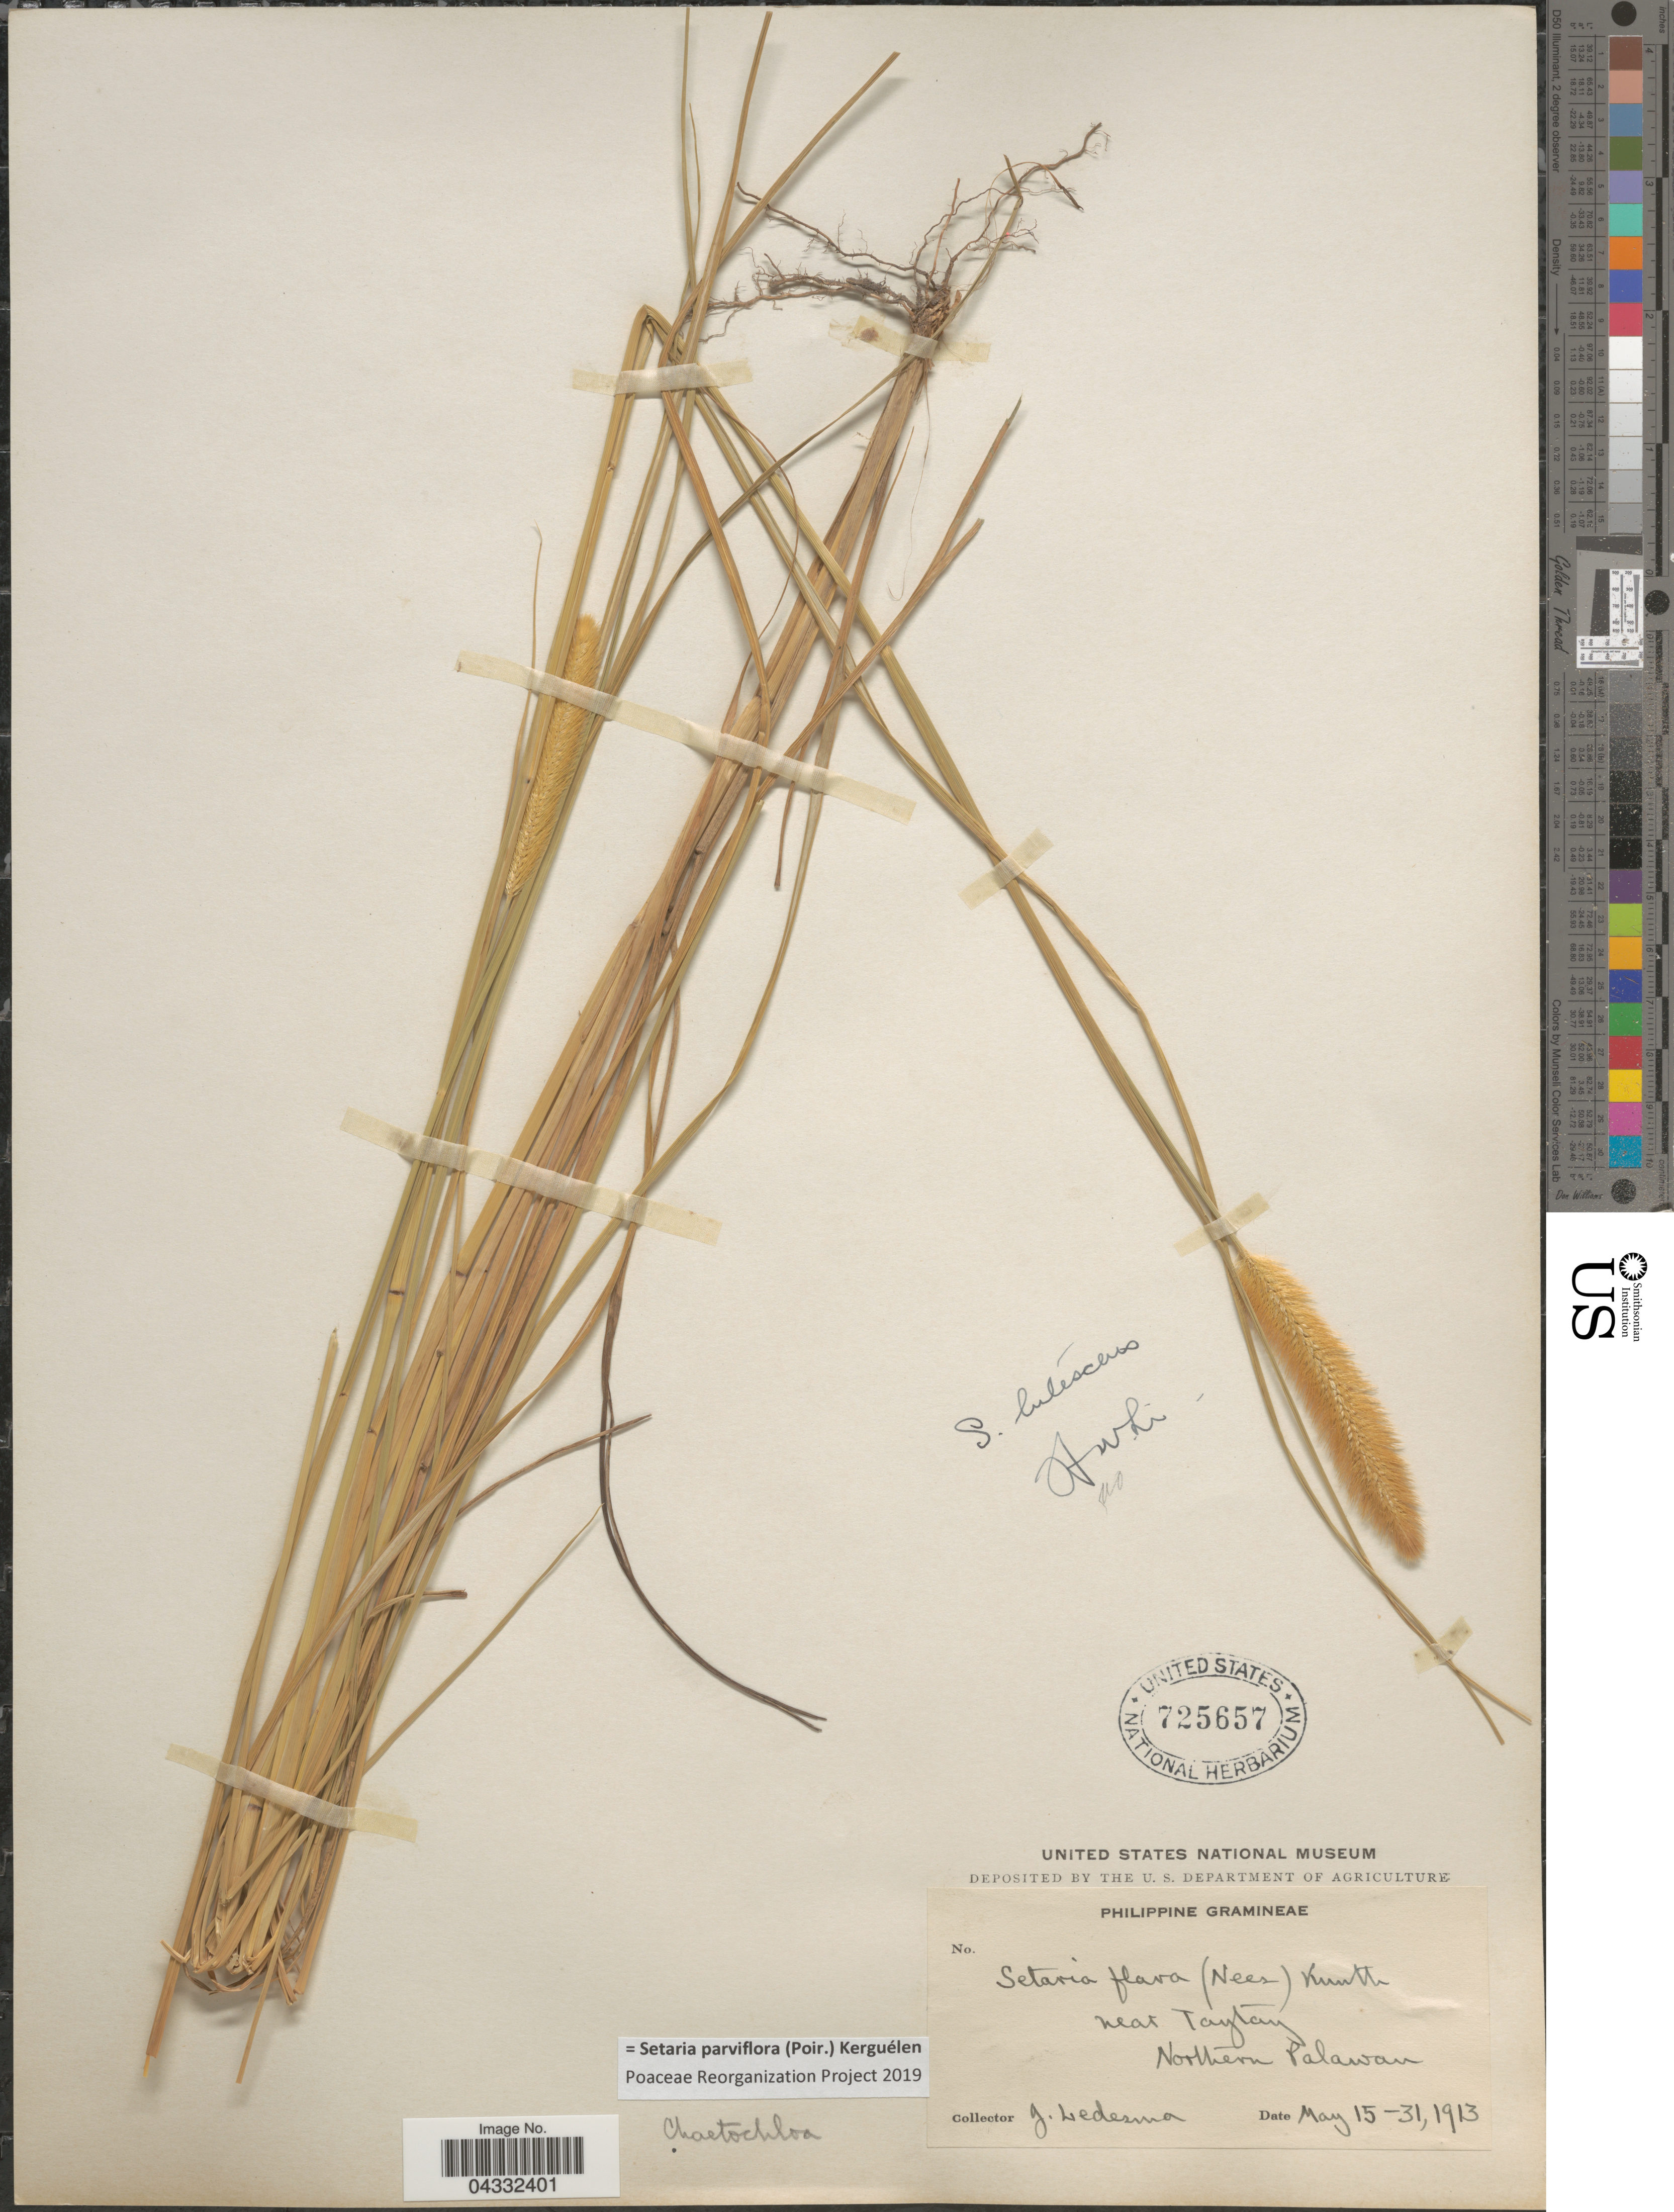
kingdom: Plantae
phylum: Tracheophyta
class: Liliopsida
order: Poales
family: Poaceae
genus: Setaria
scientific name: Setaria parviflora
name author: (Poir.) Kerguélen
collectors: G. Ledesma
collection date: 1913-05-15/1913-05-31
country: Philippines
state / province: Mimaropa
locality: Near Taytay. Northern Palawan.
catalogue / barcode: US 725657